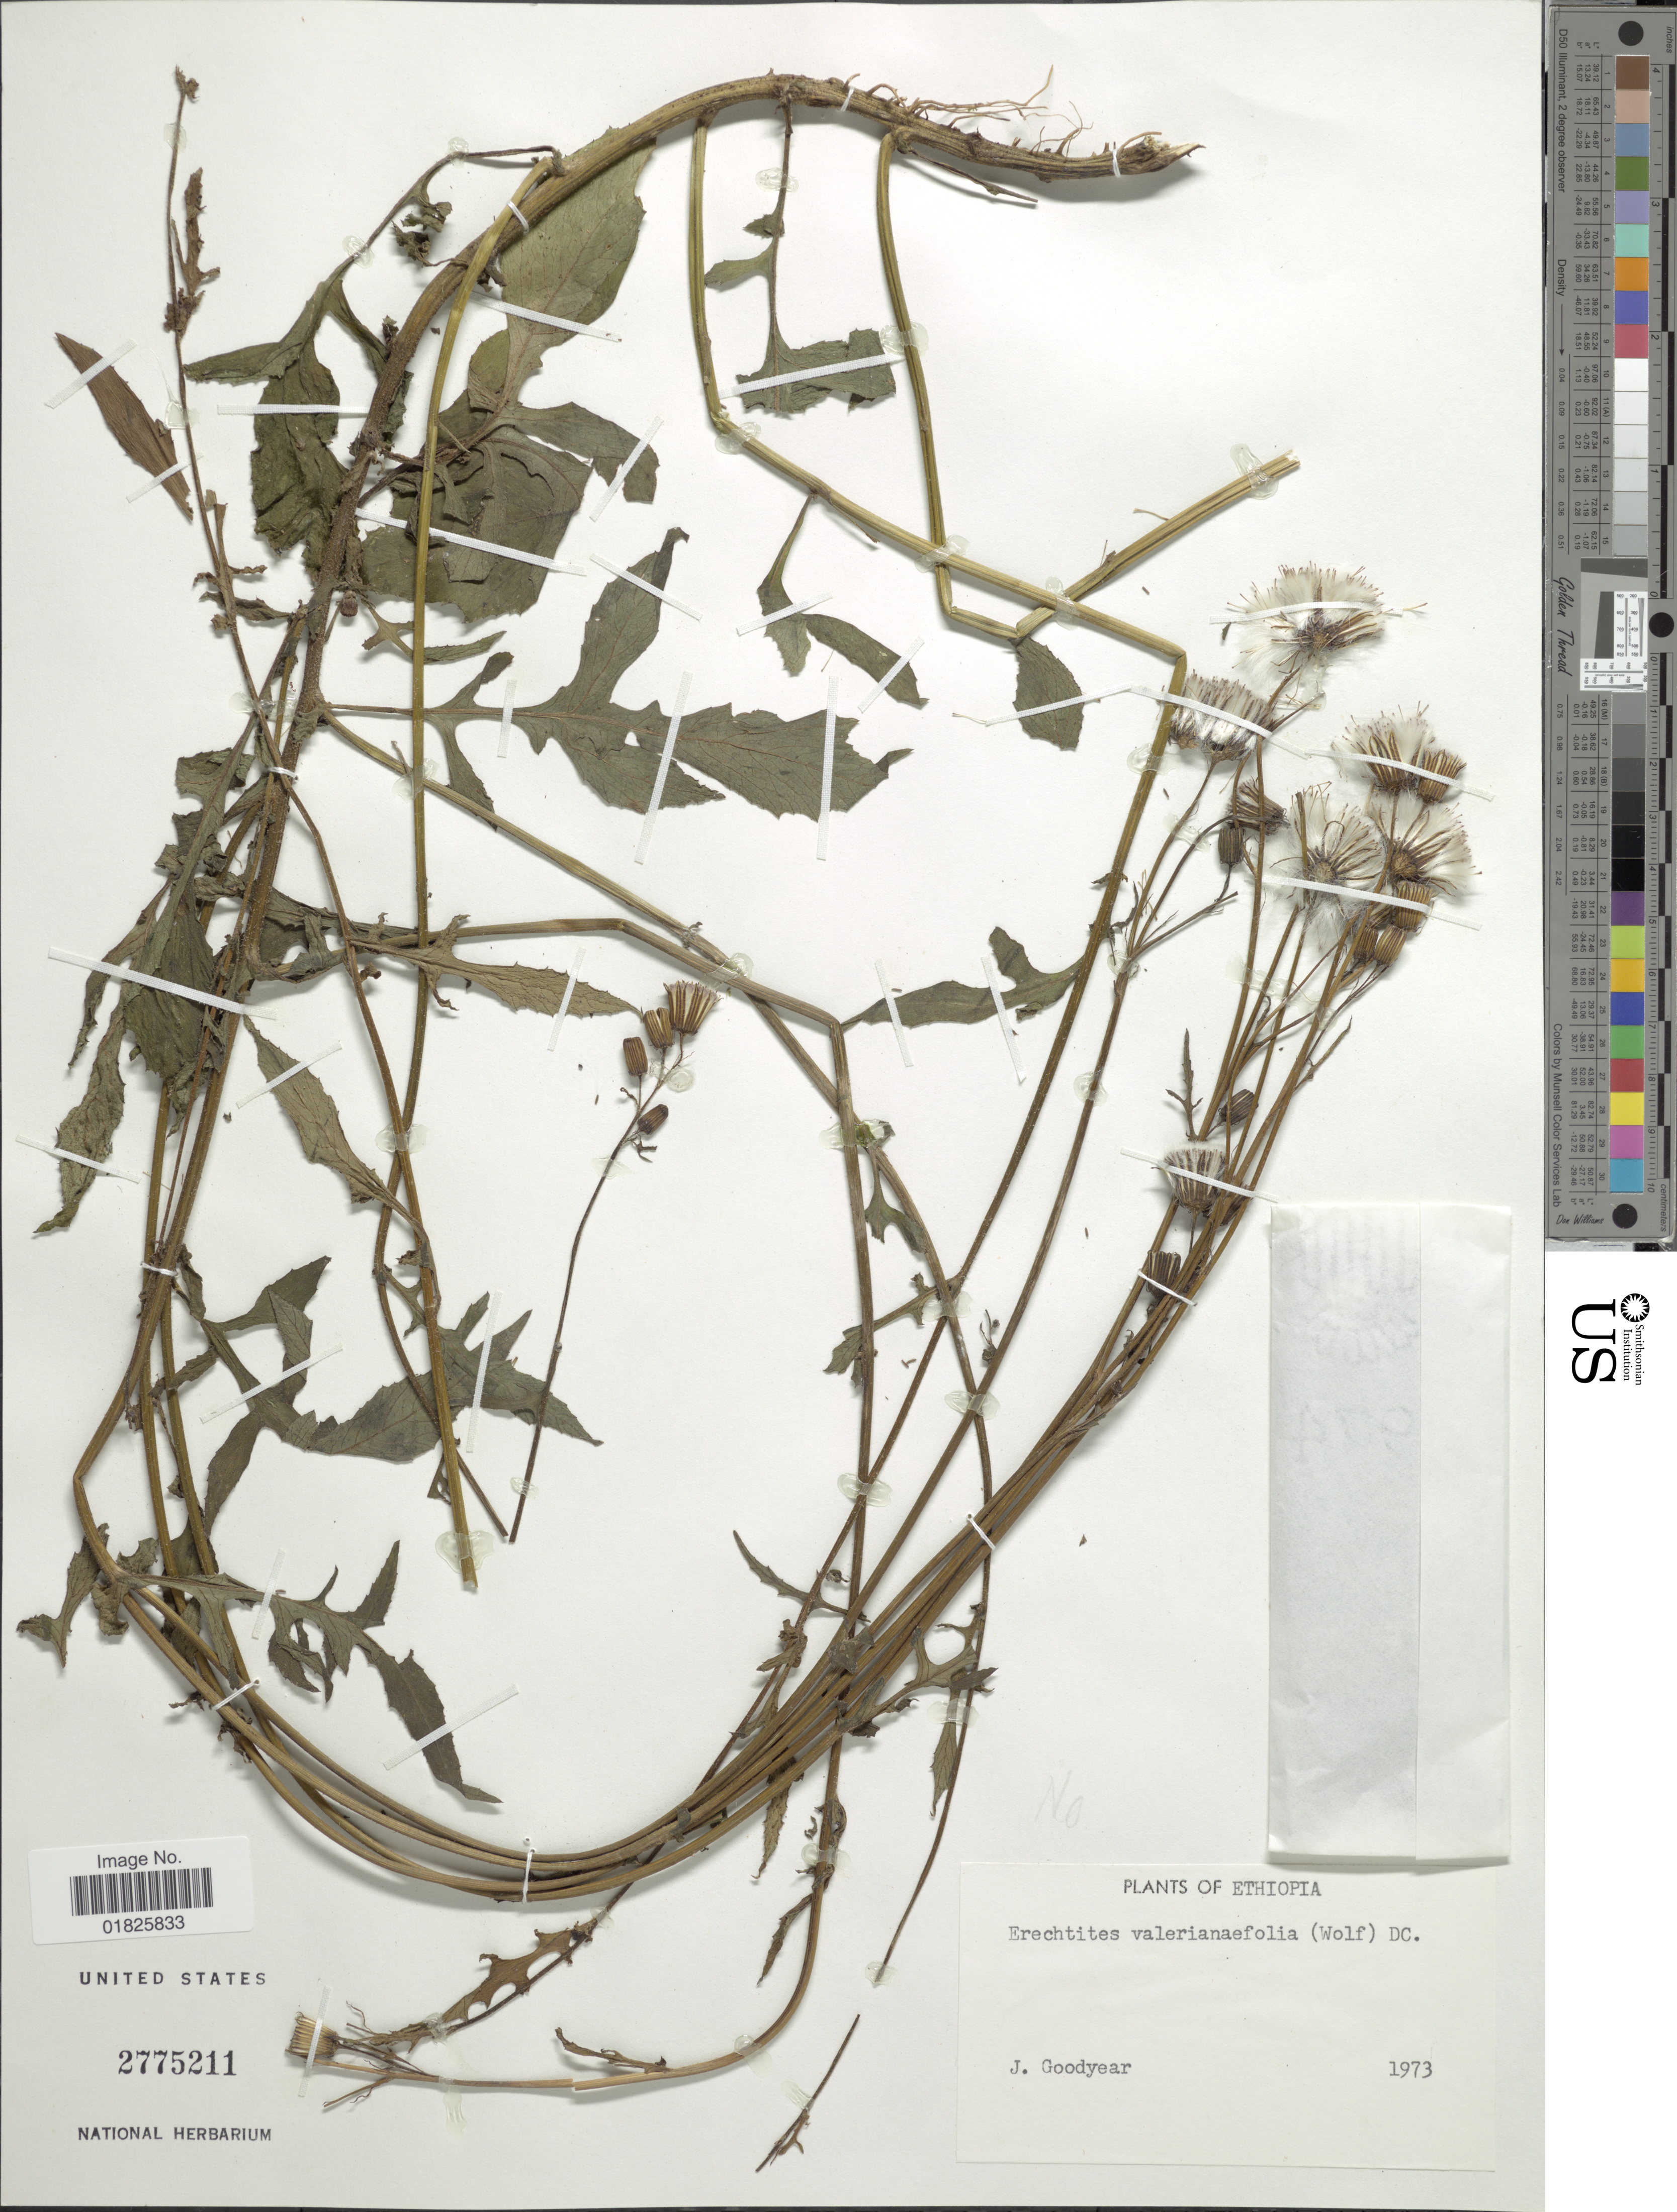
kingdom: Plantae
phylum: Tracheophyta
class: Magnoliopsida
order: Asterales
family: Asteraceae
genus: Erechtites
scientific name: Erechtites valerianifolius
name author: (Link ex Spreng.) DC.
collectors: J. Goodyear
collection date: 1973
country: Ethiopia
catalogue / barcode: US 2775211